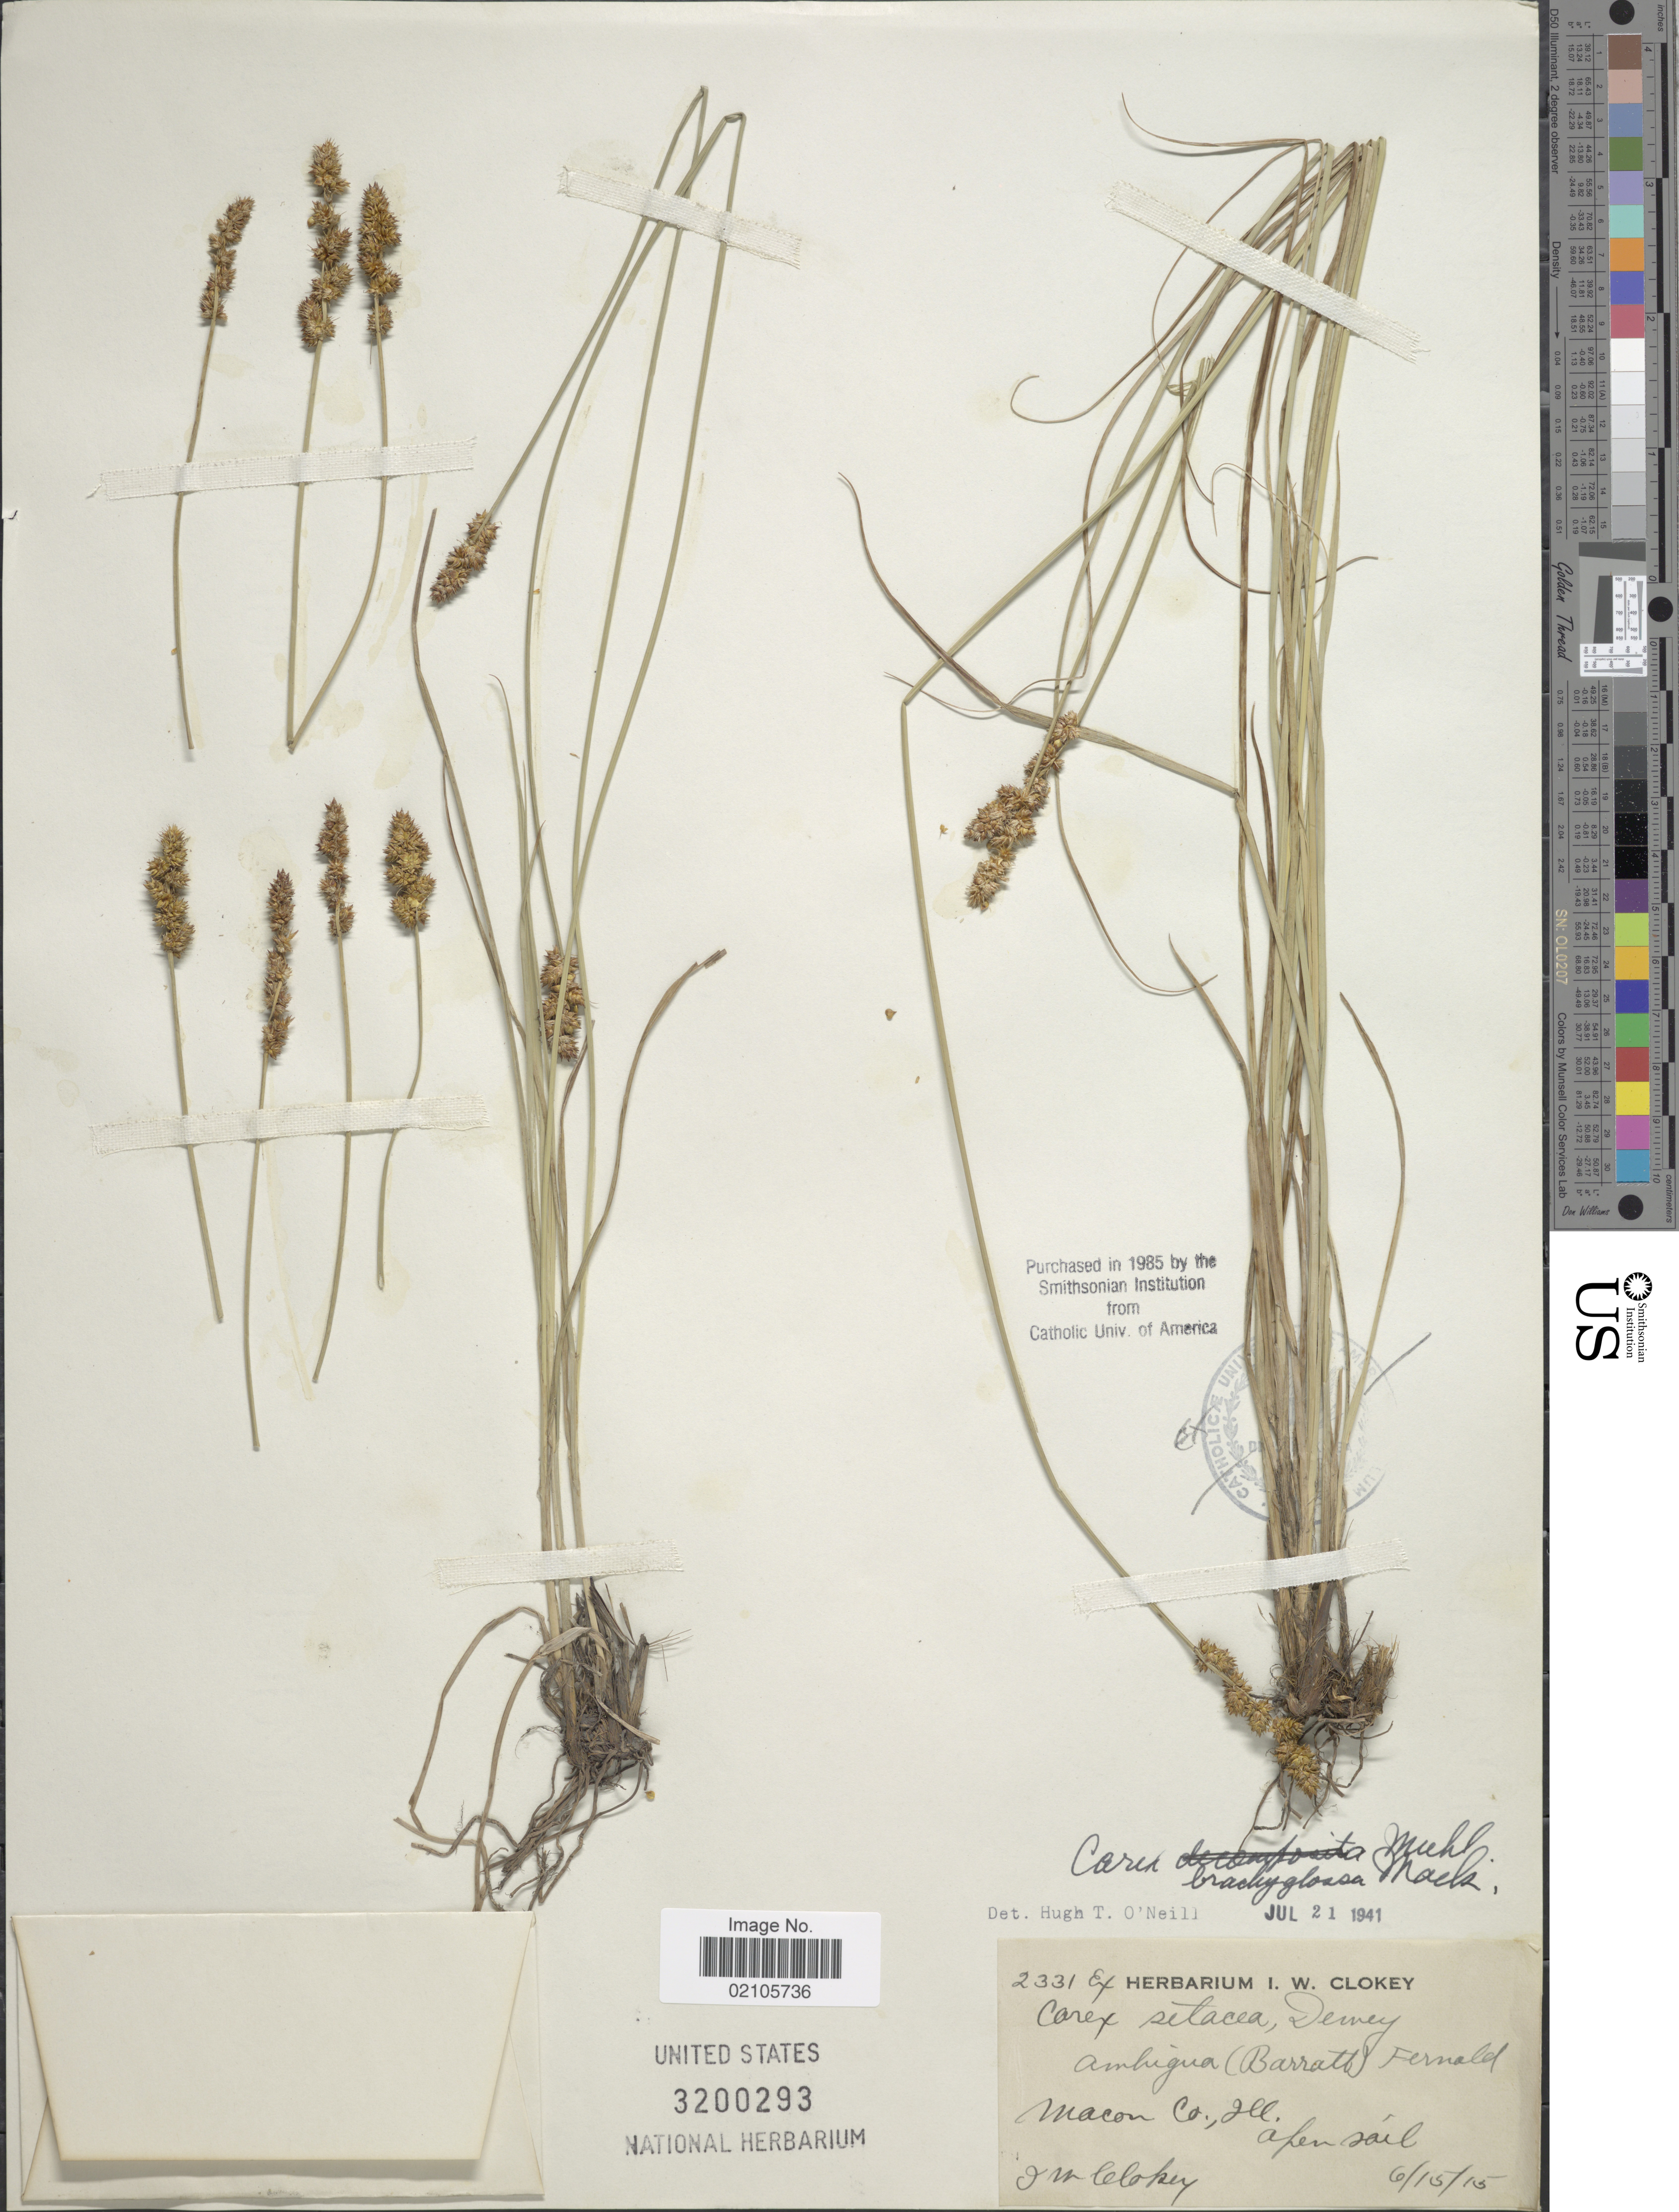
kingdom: Plantae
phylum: Tracheophyta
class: Liliopsida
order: Poales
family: Cyperaceae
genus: Carex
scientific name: Carex annectens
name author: (E.P. Bicknell) E.P. Bicknell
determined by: Strong, Mark T., (BOT), Smithsonian Institution - National Museum of Natural History (UNITED STATES)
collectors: I. W. Clokey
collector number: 2331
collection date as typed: Transcribed d/m/y: 15/6/15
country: United States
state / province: Illinois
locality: Macon Co., Ill.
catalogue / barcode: US 3200293